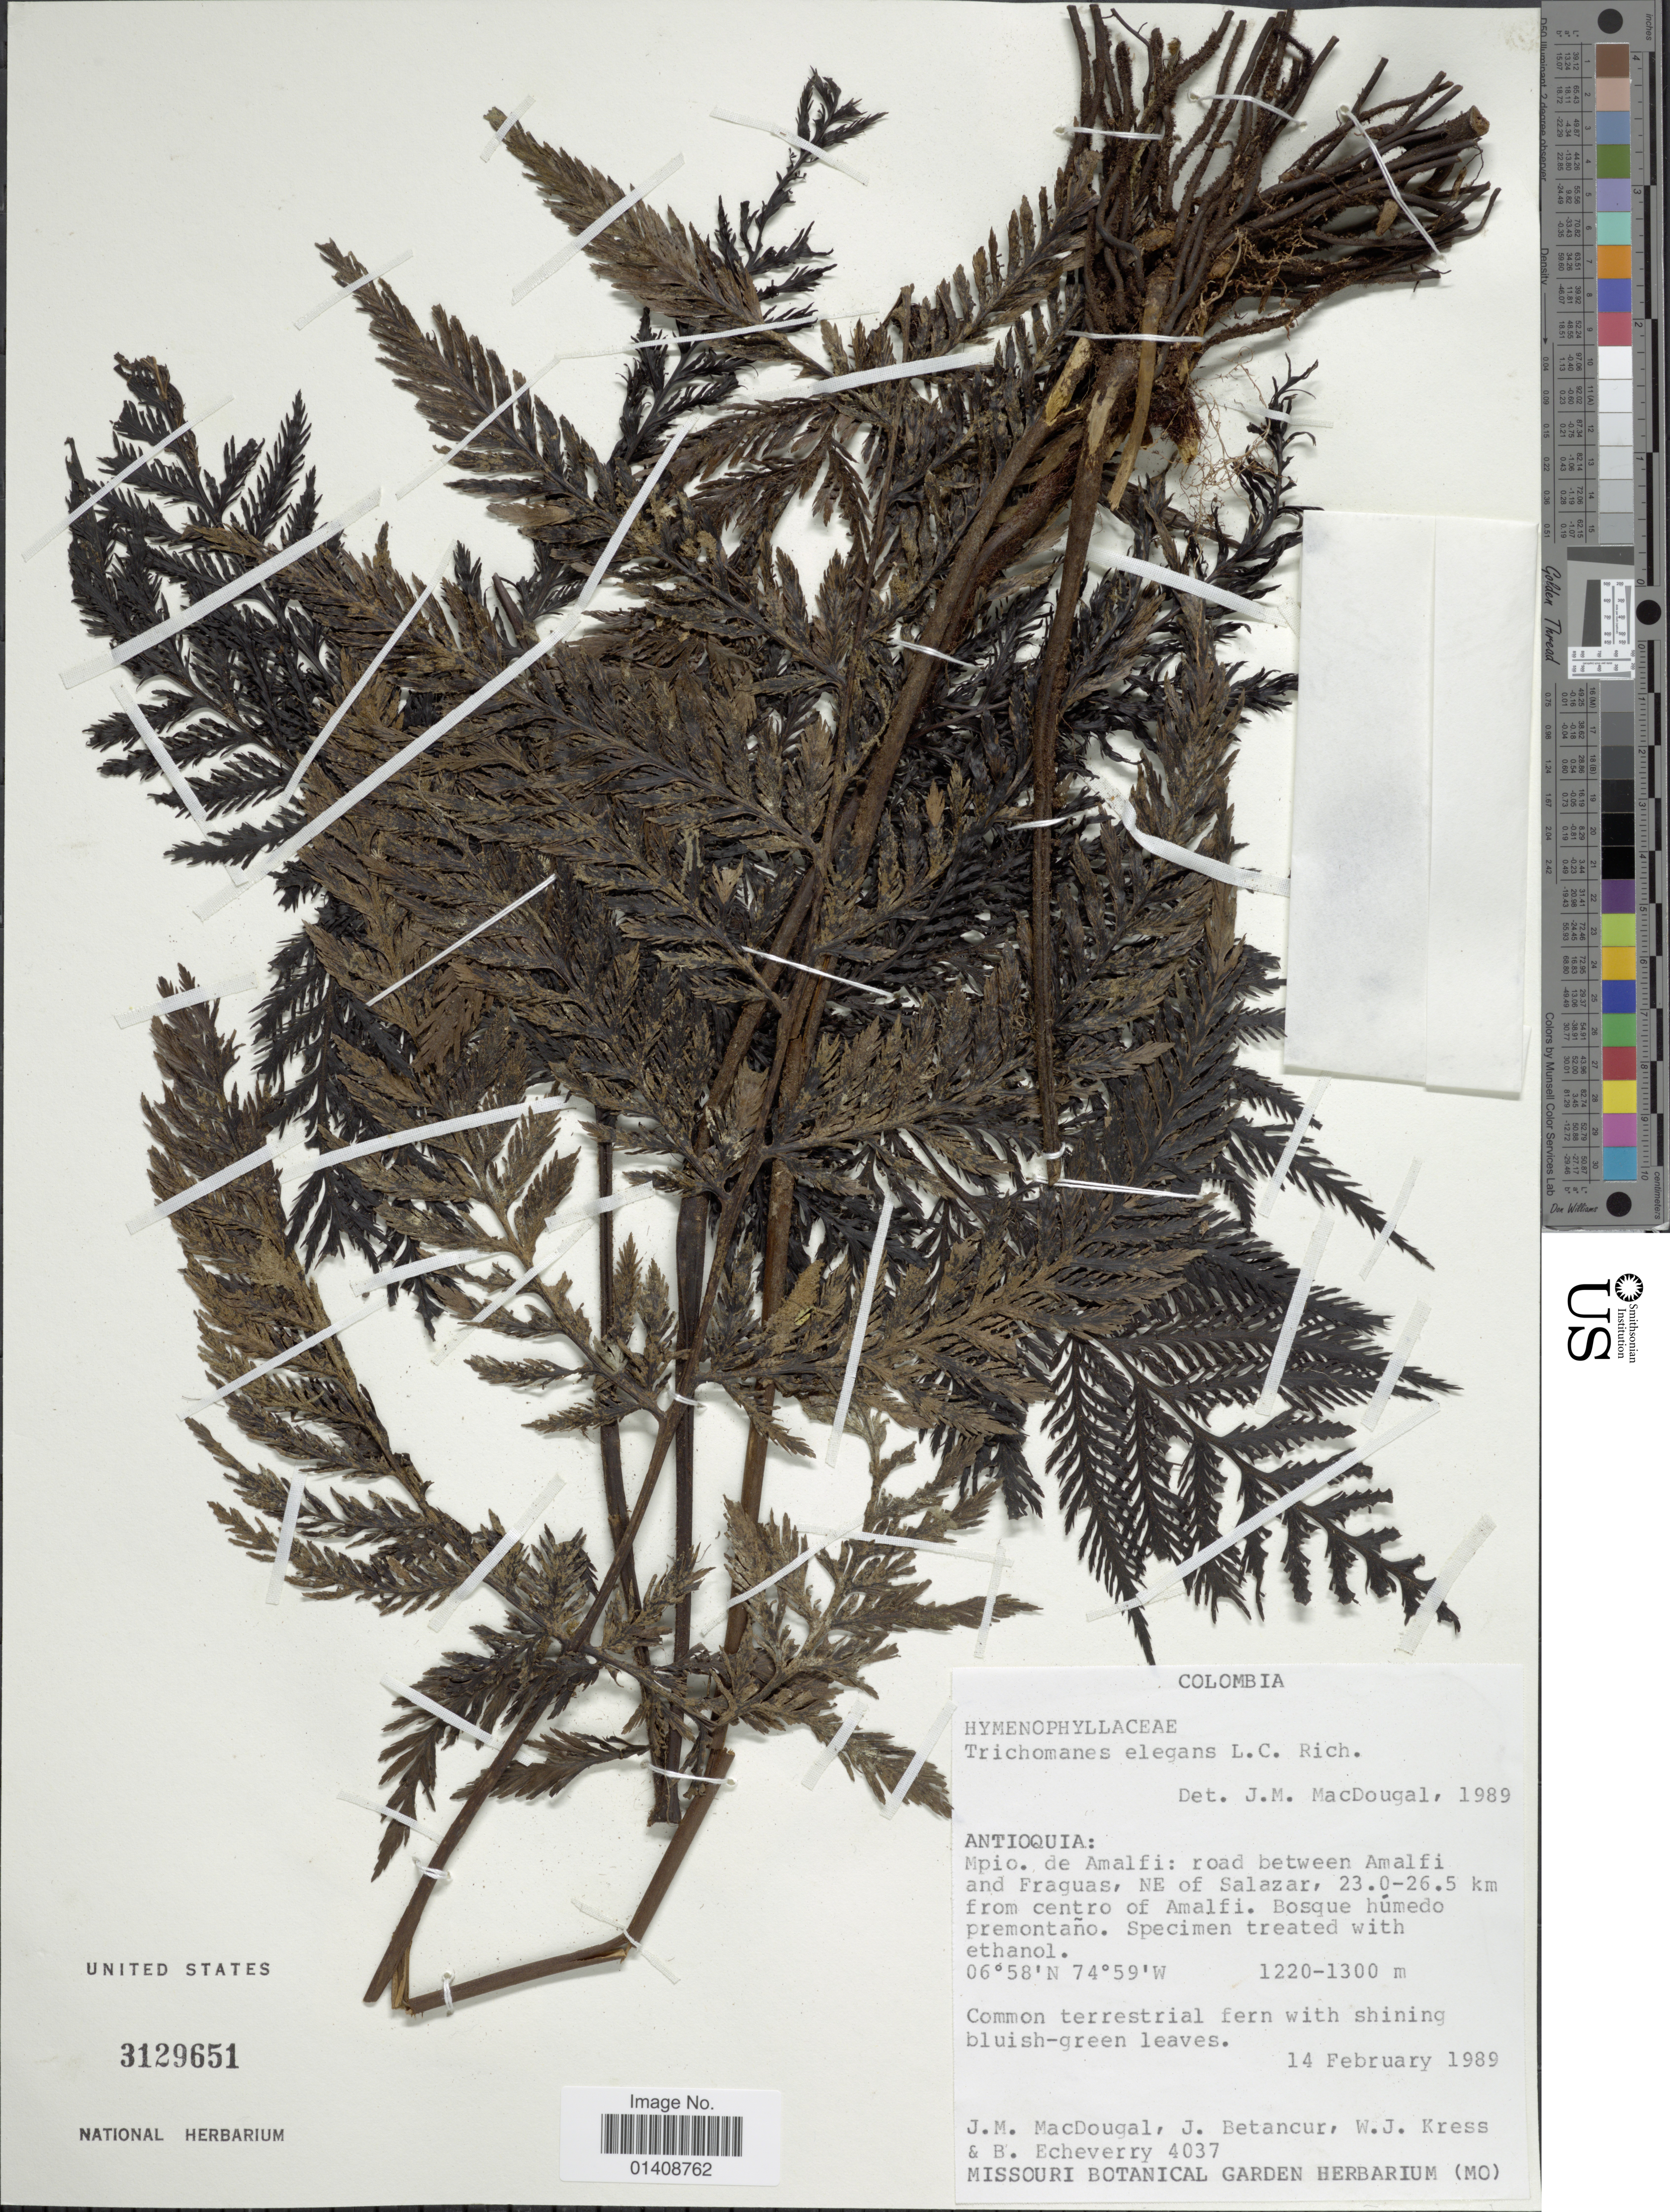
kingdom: Plantae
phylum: Tracheophyta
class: Polypodiopsida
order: Hymenophyllales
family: Hymenophyllaceae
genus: Trichomanes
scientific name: Trichomanes elegans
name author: Rich.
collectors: J. M. MacDougal, J. Betancur, W. J. Kress & B. Echeverry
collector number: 4037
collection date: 1989-02-14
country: Colombia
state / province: Antioquia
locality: Mpio. de Amalfi: road between Amalfi and Fraguas, NE of Salazar.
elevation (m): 1220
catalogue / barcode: US 3129651